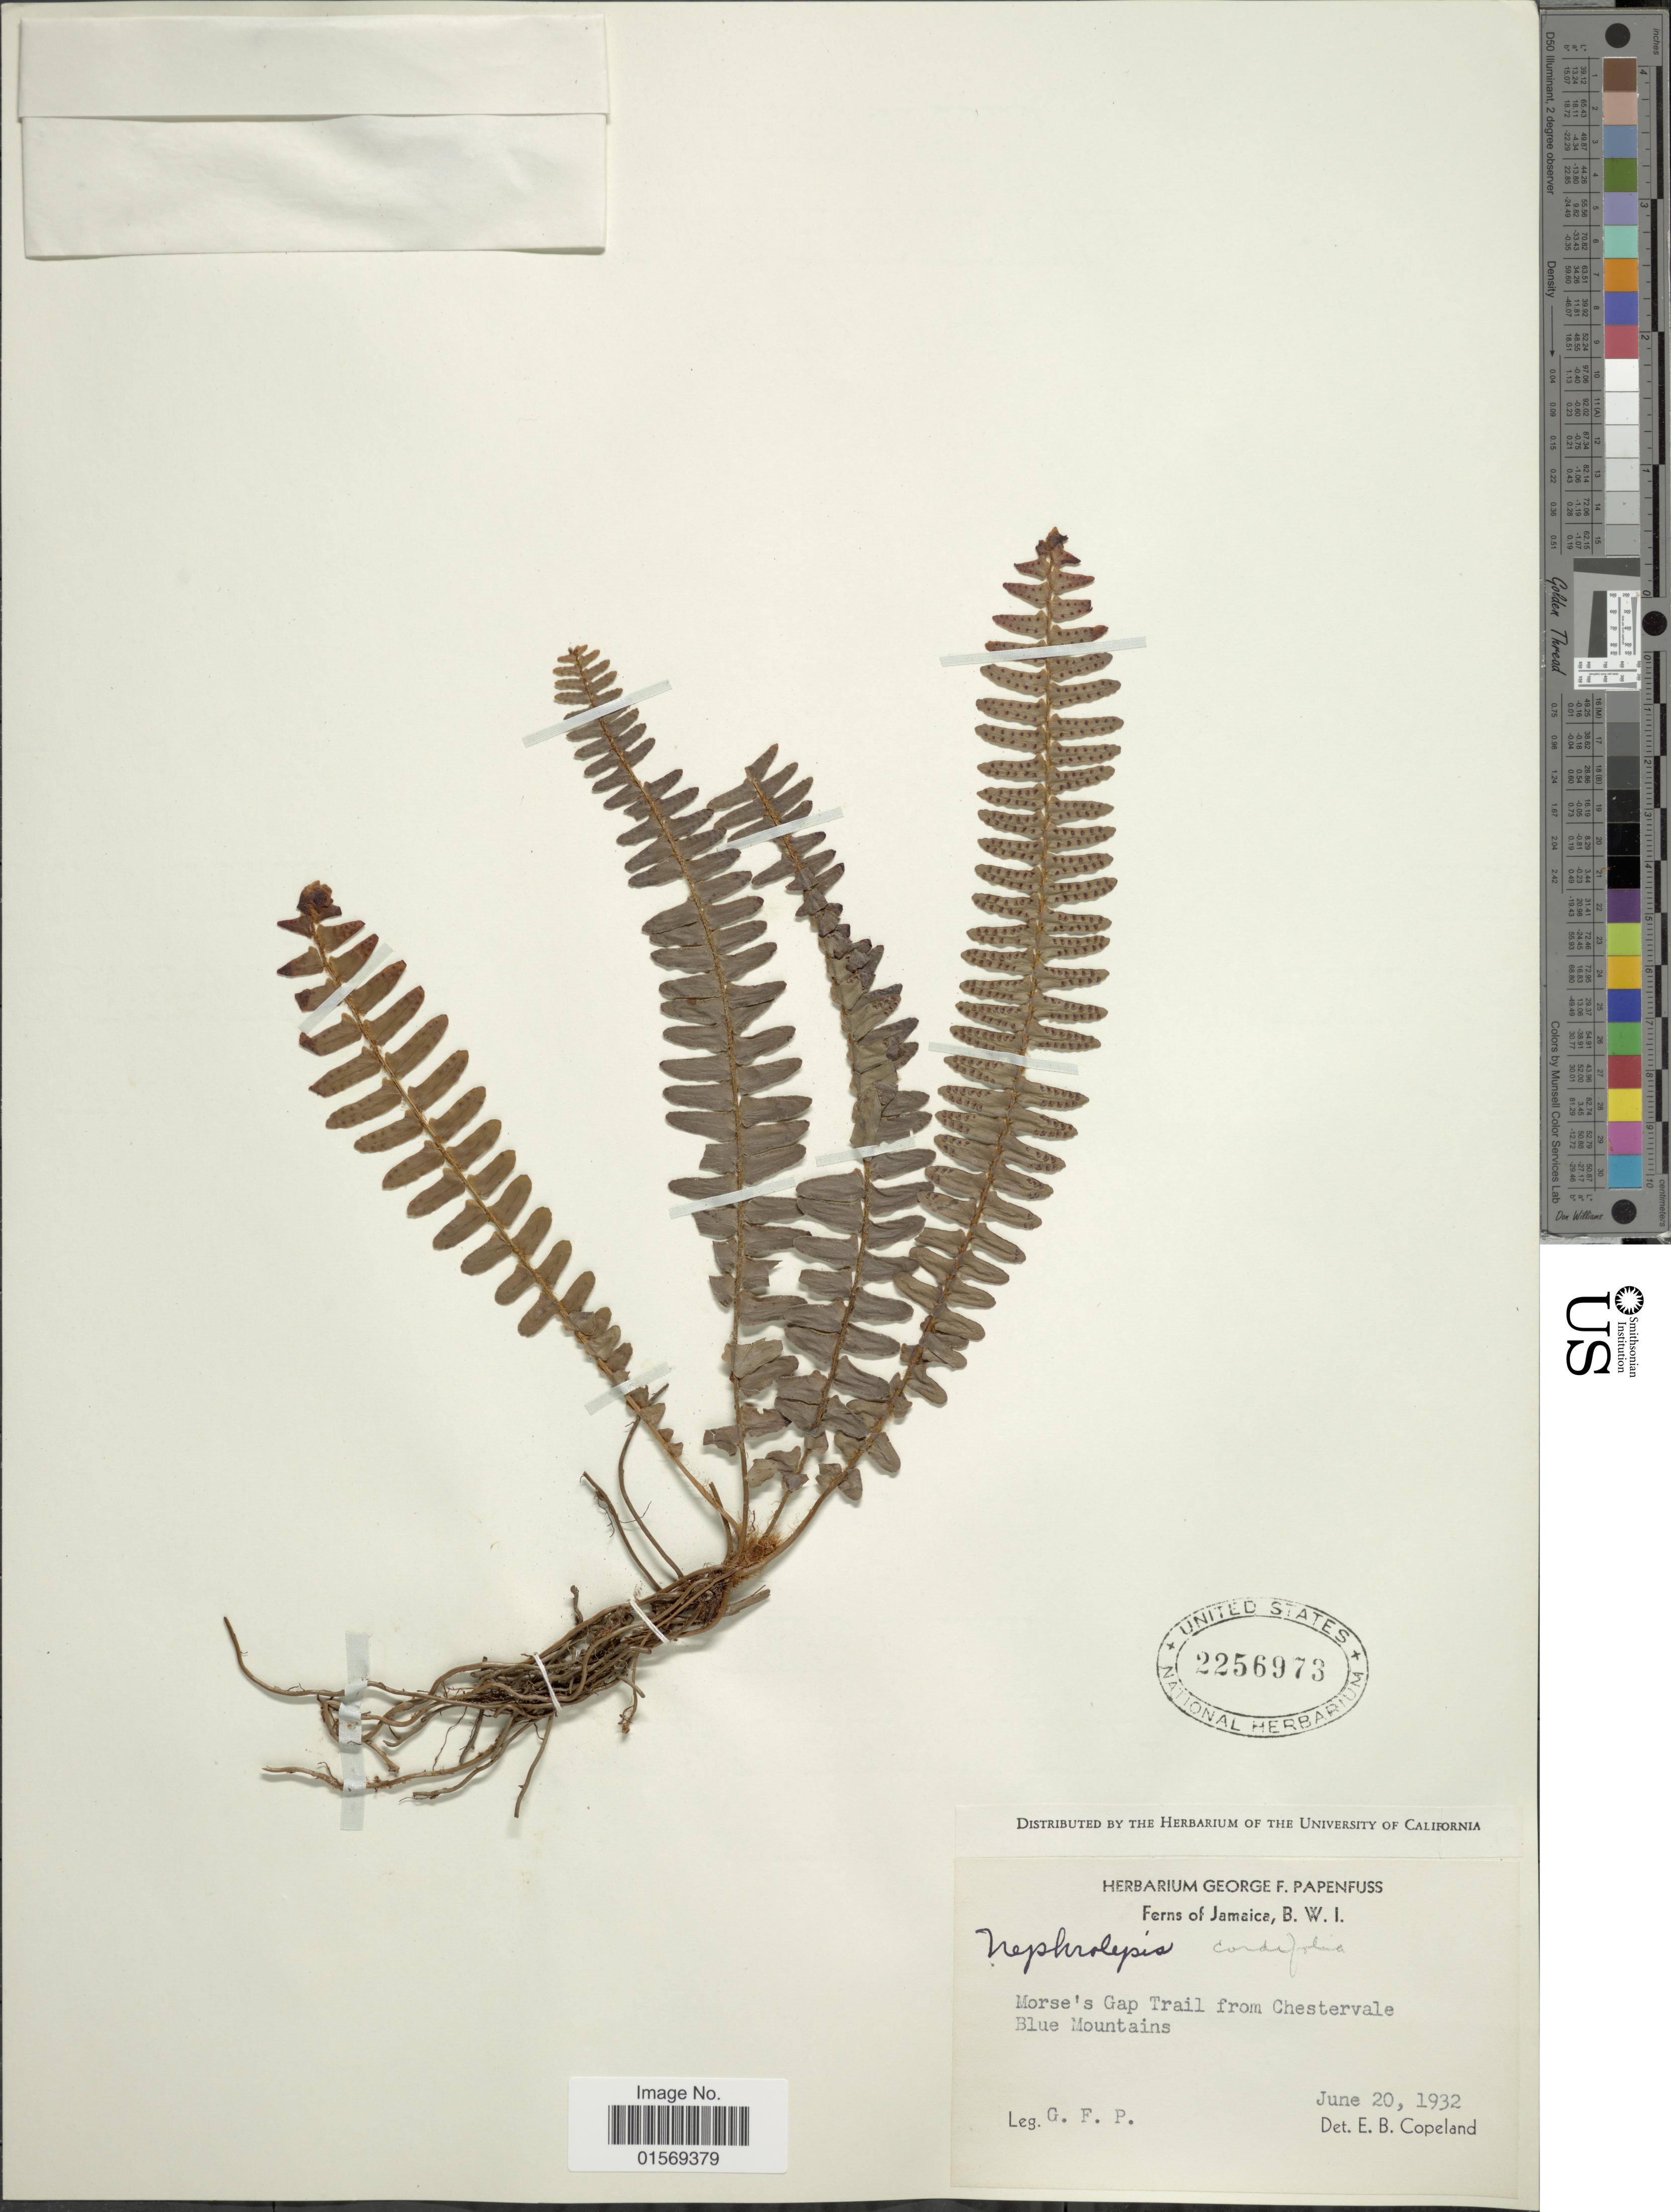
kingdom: Plantae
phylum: Tracheophyta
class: Polypodiopsida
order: Polypodiales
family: Nephrolepidaceae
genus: Nephrolepis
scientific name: Nephrolepis cordifolia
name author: (L.) C. Presl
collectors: G. Papenfuss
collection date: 1932-06-20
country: Jamaica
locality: Jamaica, B.W.I. Morse's Gap Trail from Chestervale Blue Mountain.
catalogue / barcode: US 2256973